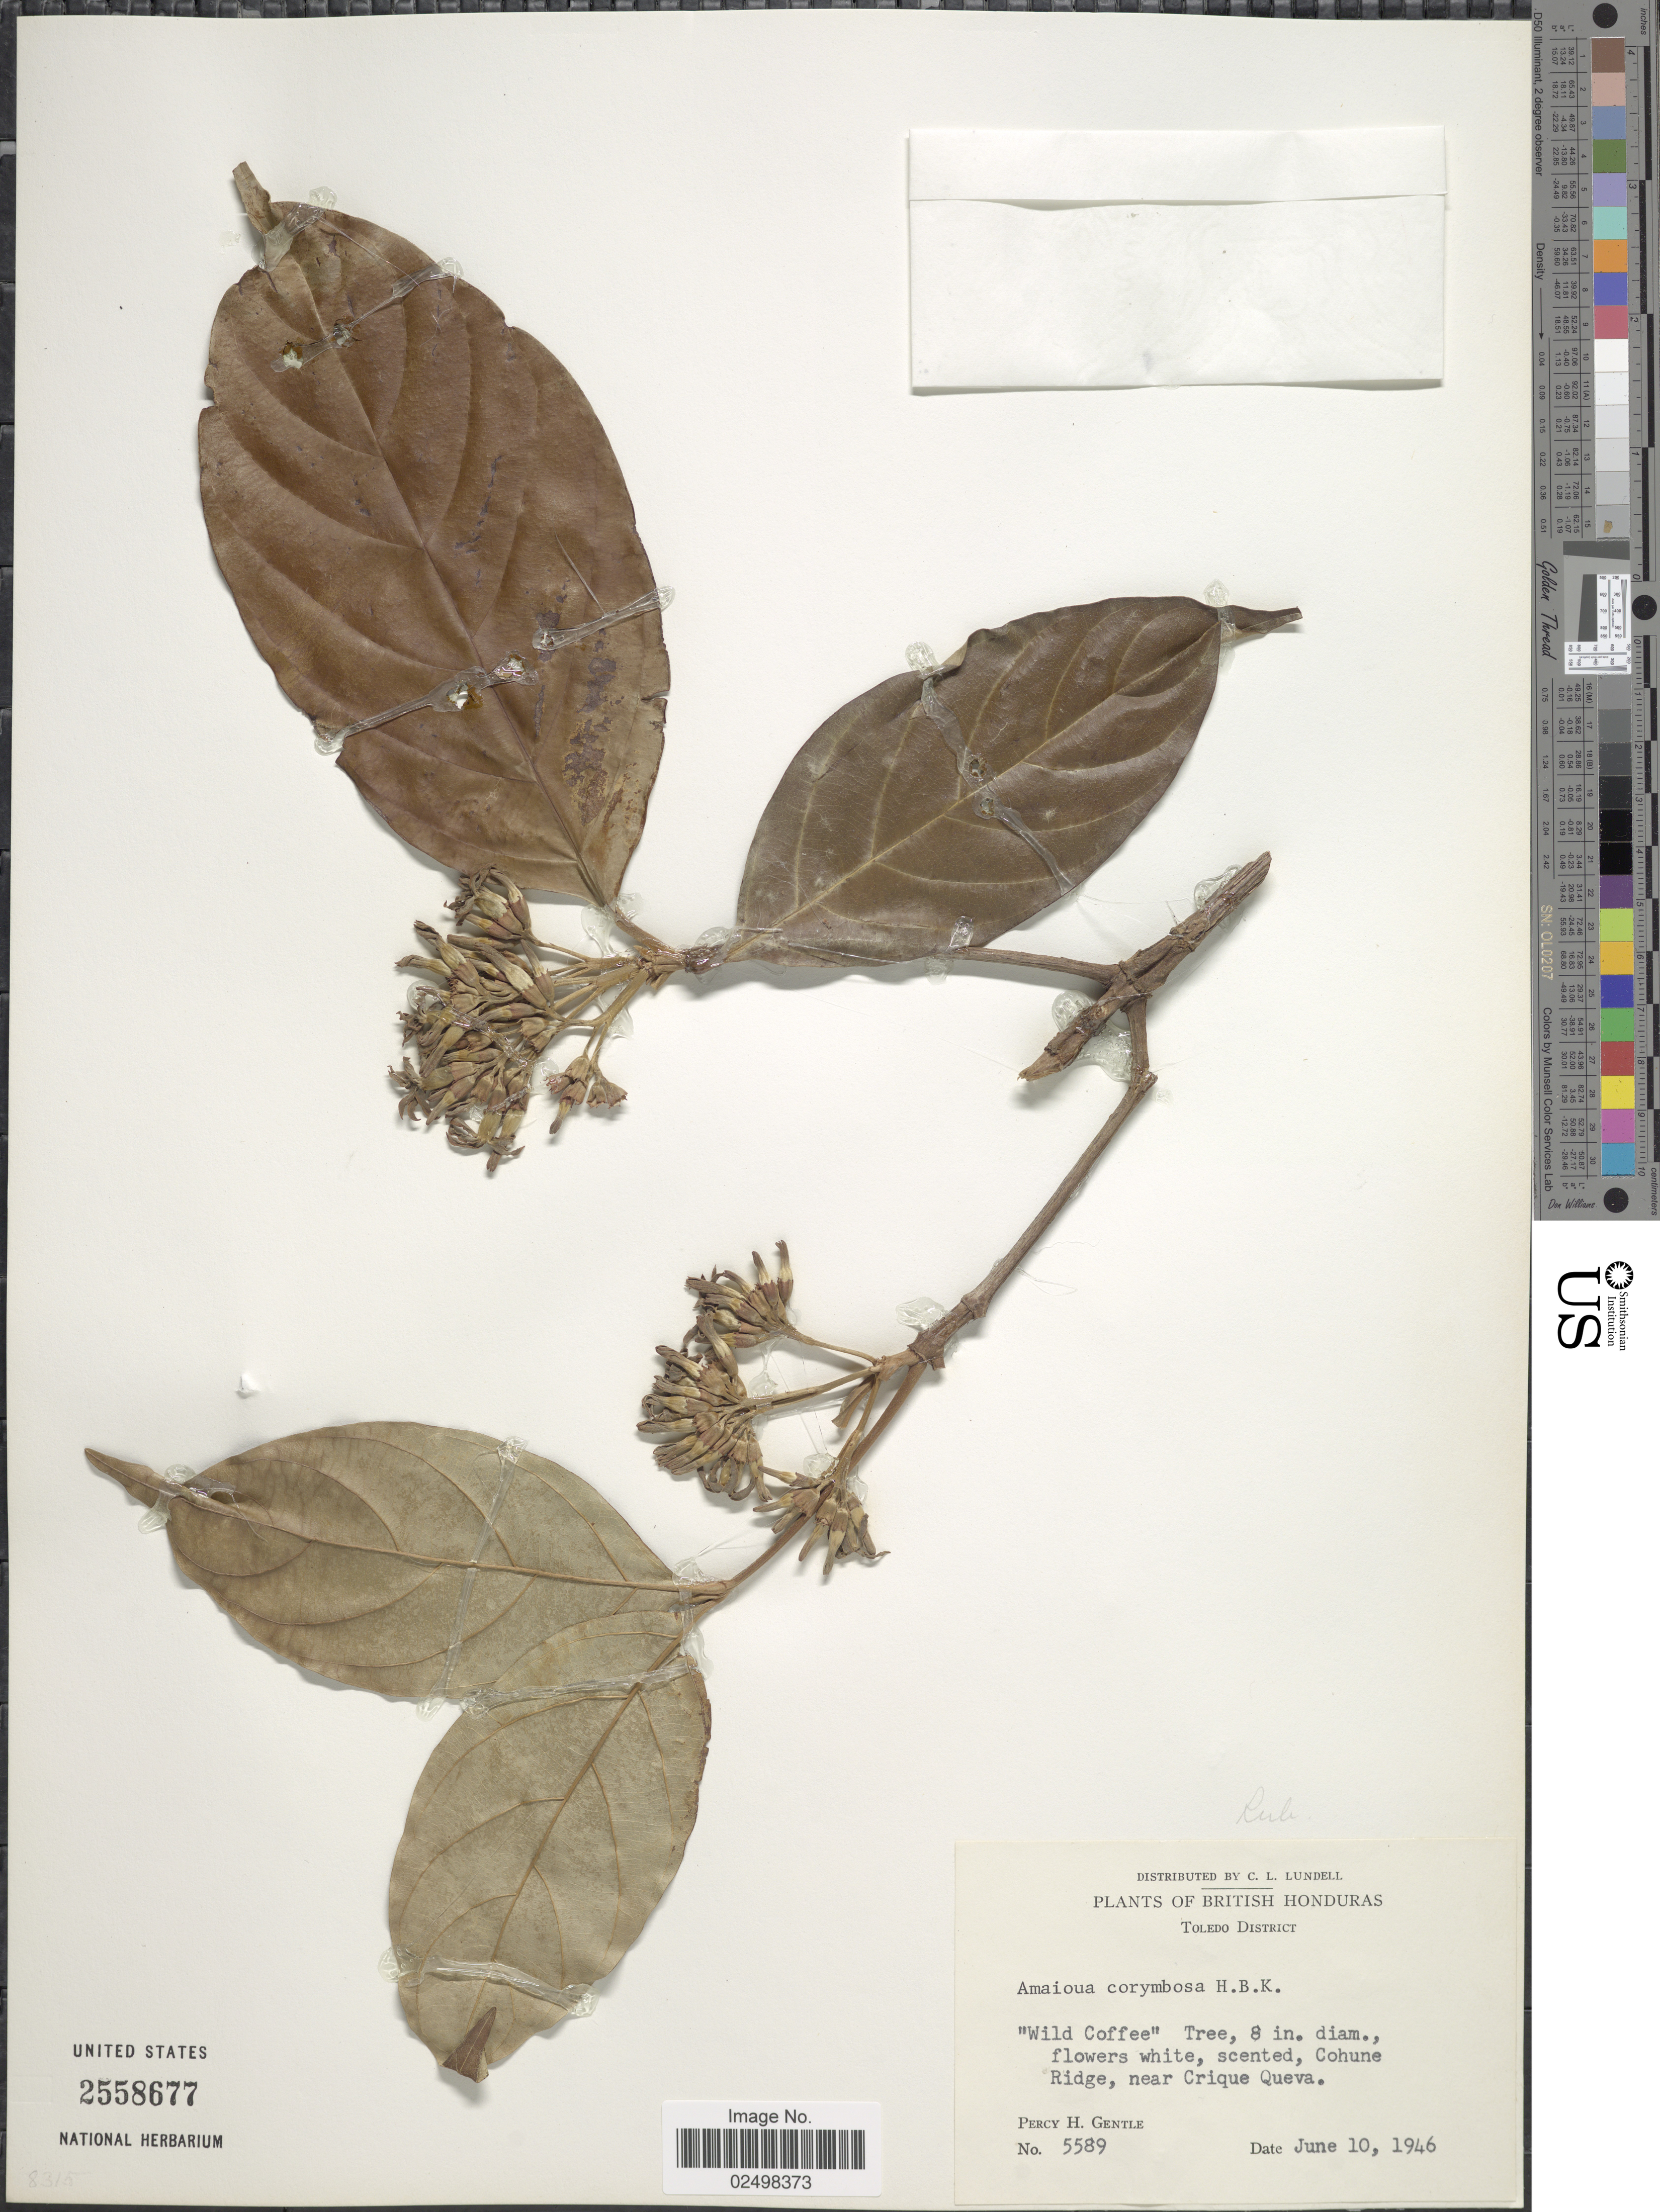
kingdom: Plantae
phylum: Tracheophyta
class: Magnoliopsida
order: Gentianales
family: Rubiaceae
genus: Amaioua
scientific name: Amaioua corymbosa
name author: Kunth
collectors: P. H. Gentle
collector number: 5589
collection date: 1946-06-10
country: Belize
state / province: Toledo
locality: British Honduras, Cohune Ridge, near Crique Queva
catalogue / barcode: US 2558677